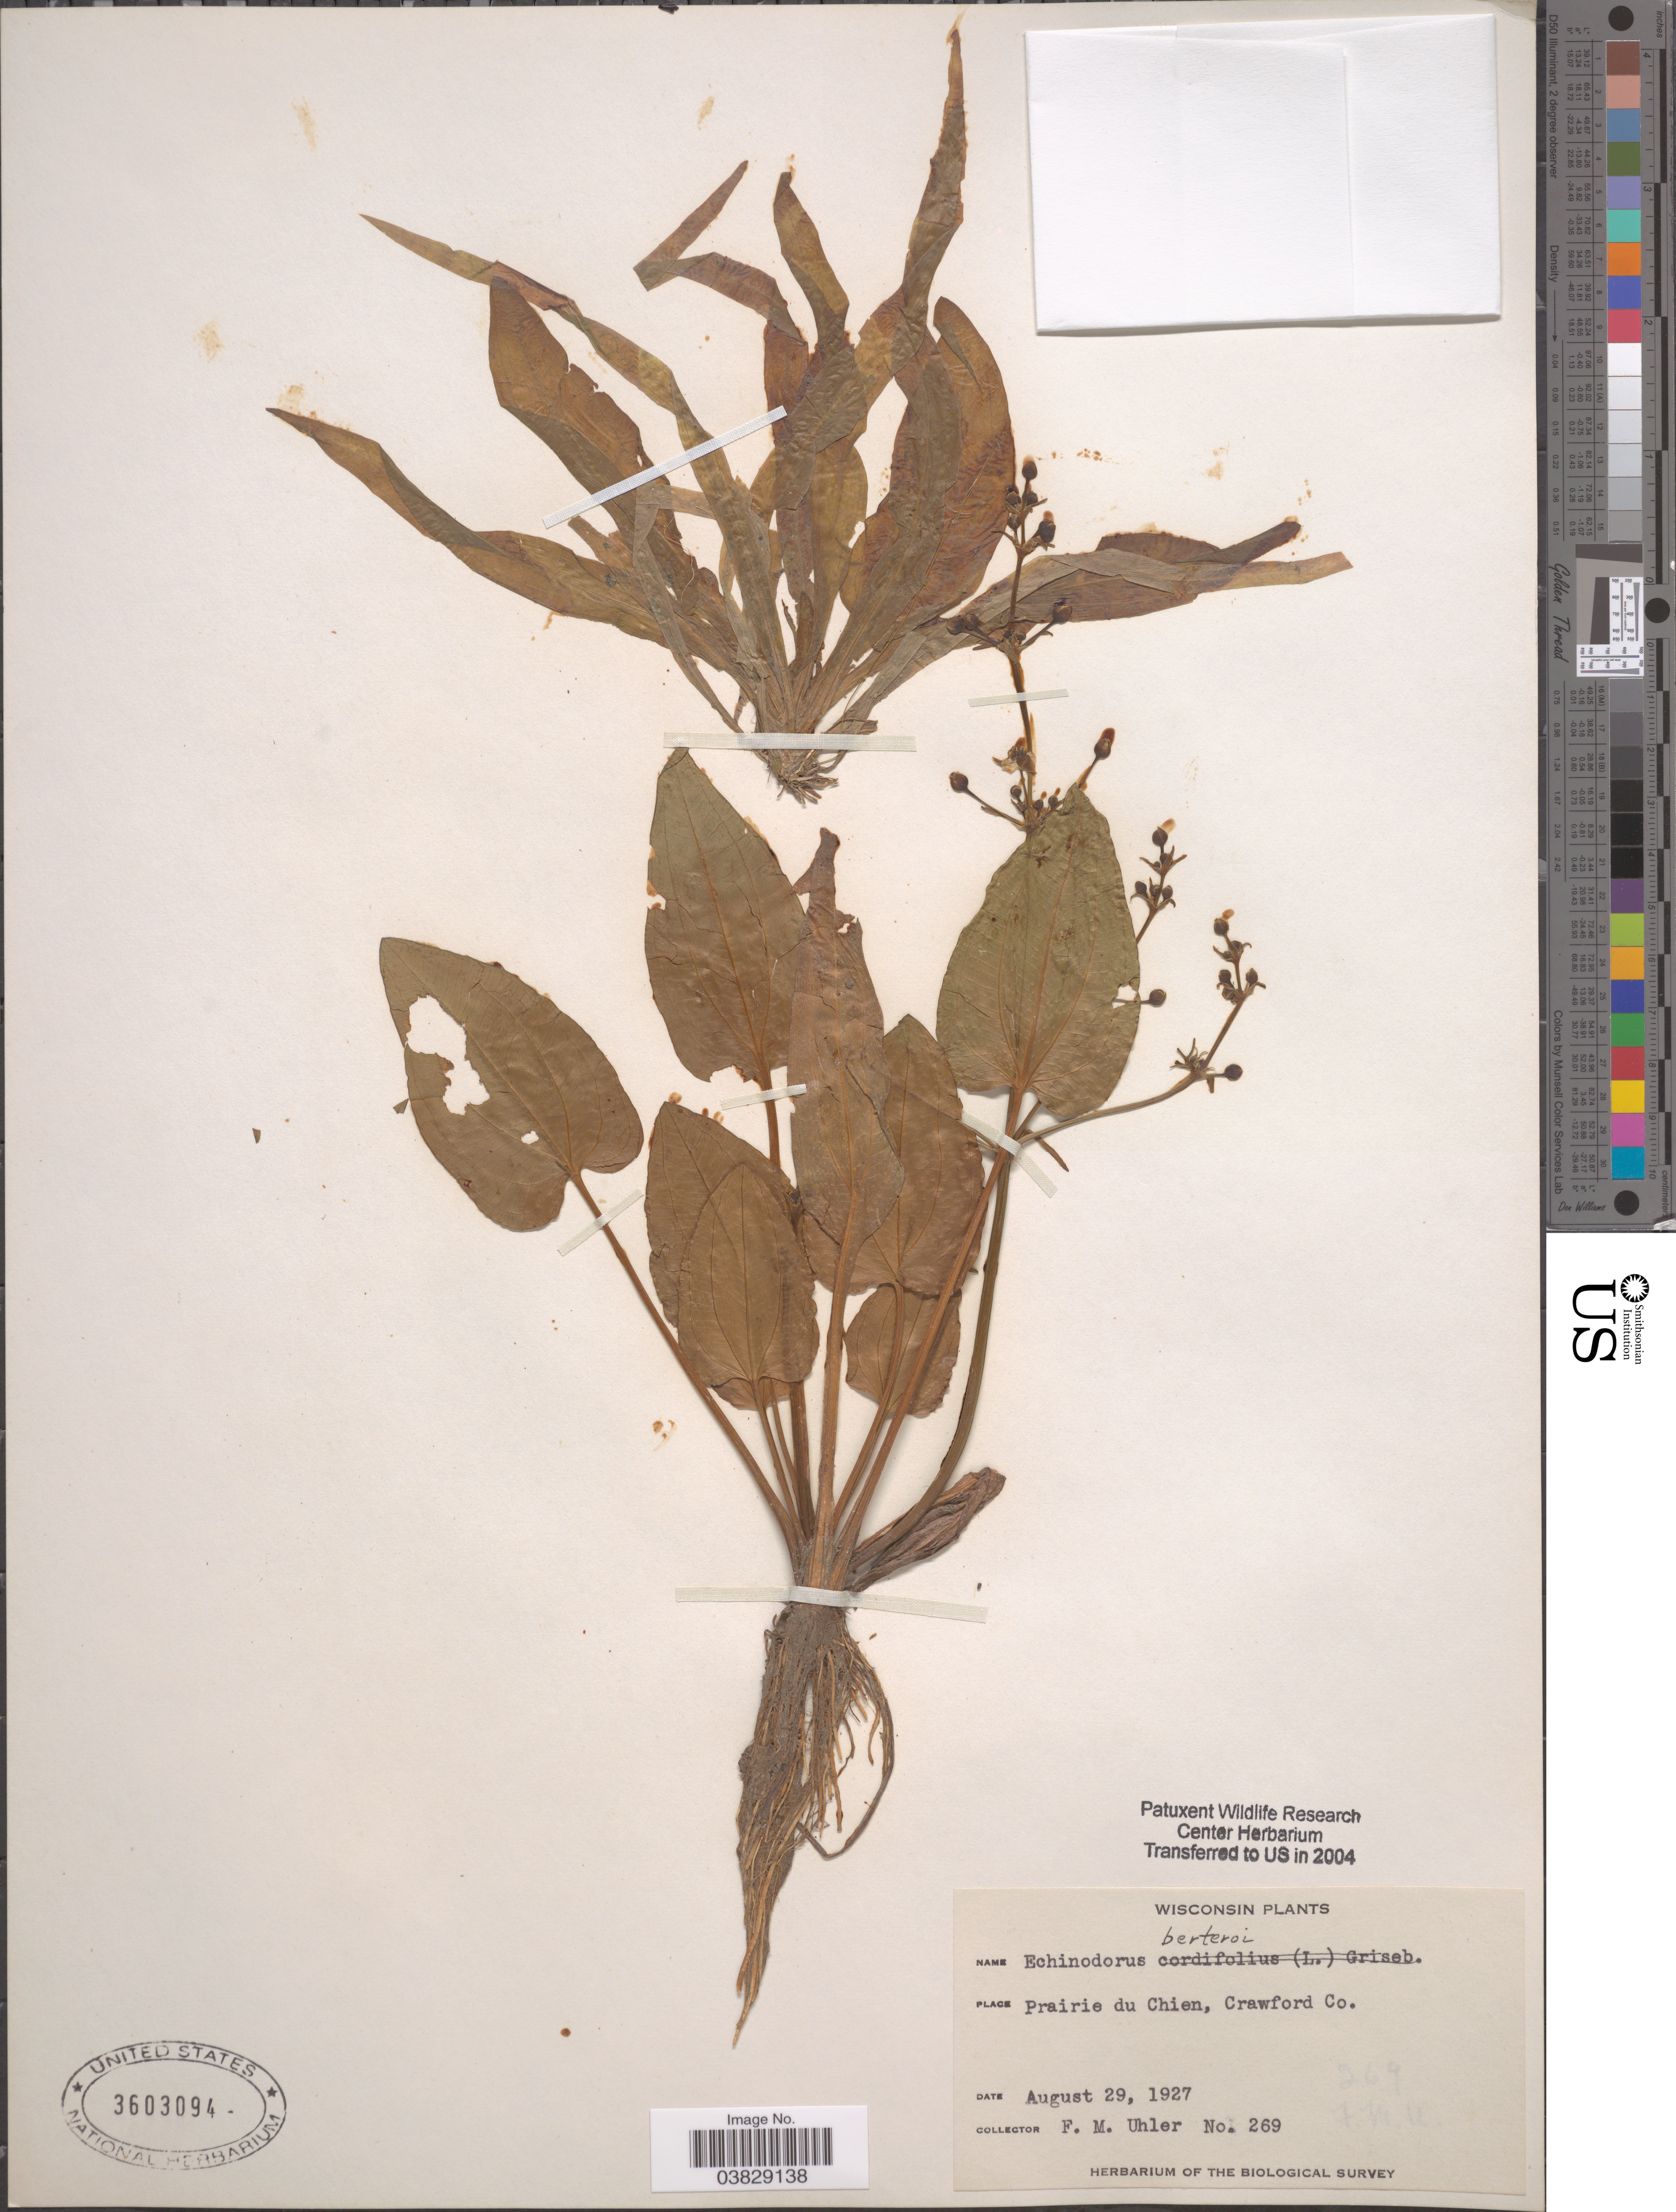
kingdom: Plantae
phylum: Tracheophyta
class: Liliopsida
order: Alismatales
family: Alismataceae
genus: Echinodorus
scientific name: Echinodorus berteroi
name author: (Spreng.) Fassett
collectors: F. M. Uhler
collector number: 269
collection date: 1927-08-29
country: United States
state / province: Wisconsin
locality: Prairie du Chien, Crawford Co.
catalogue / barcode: US 3603094